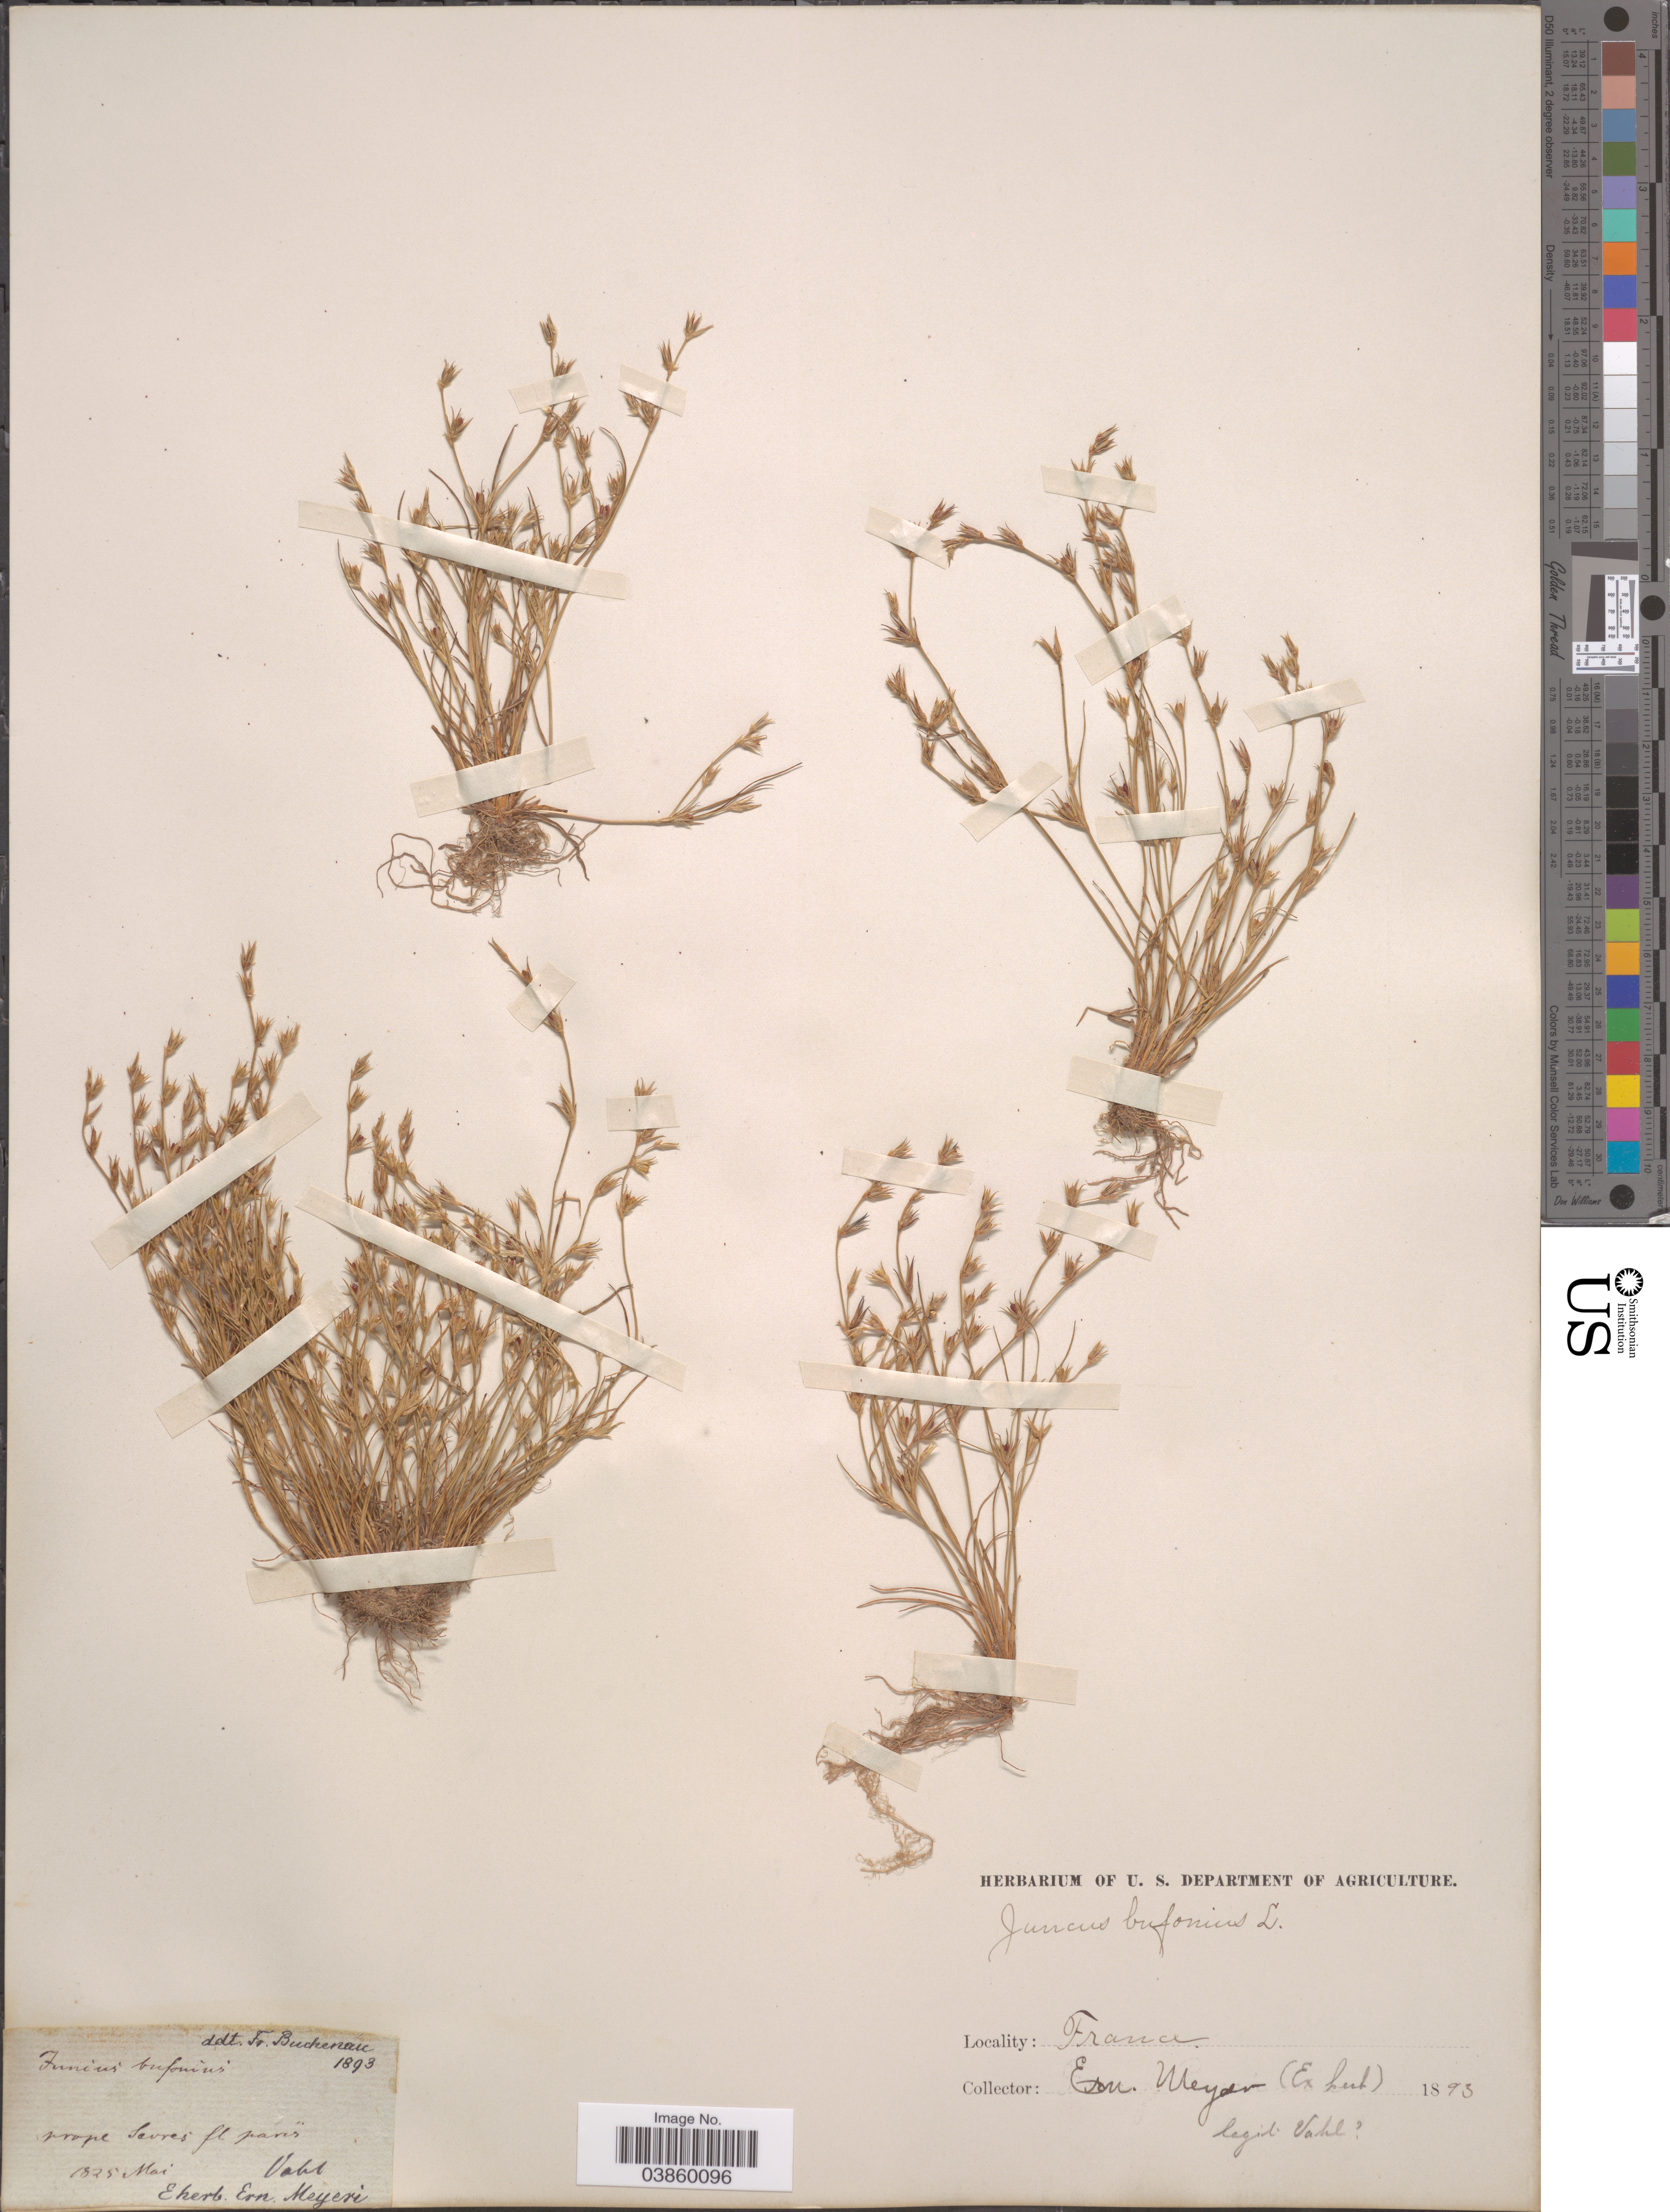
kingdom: Plantae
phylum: Tracheophyta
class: Liliopsida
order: Poales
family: Juncaceae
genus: Juncus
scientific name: Juncus bufonius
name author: L.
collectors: -- Vahl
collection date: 1825-05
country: France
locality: Prope Savres fl. paris. [interpreted]